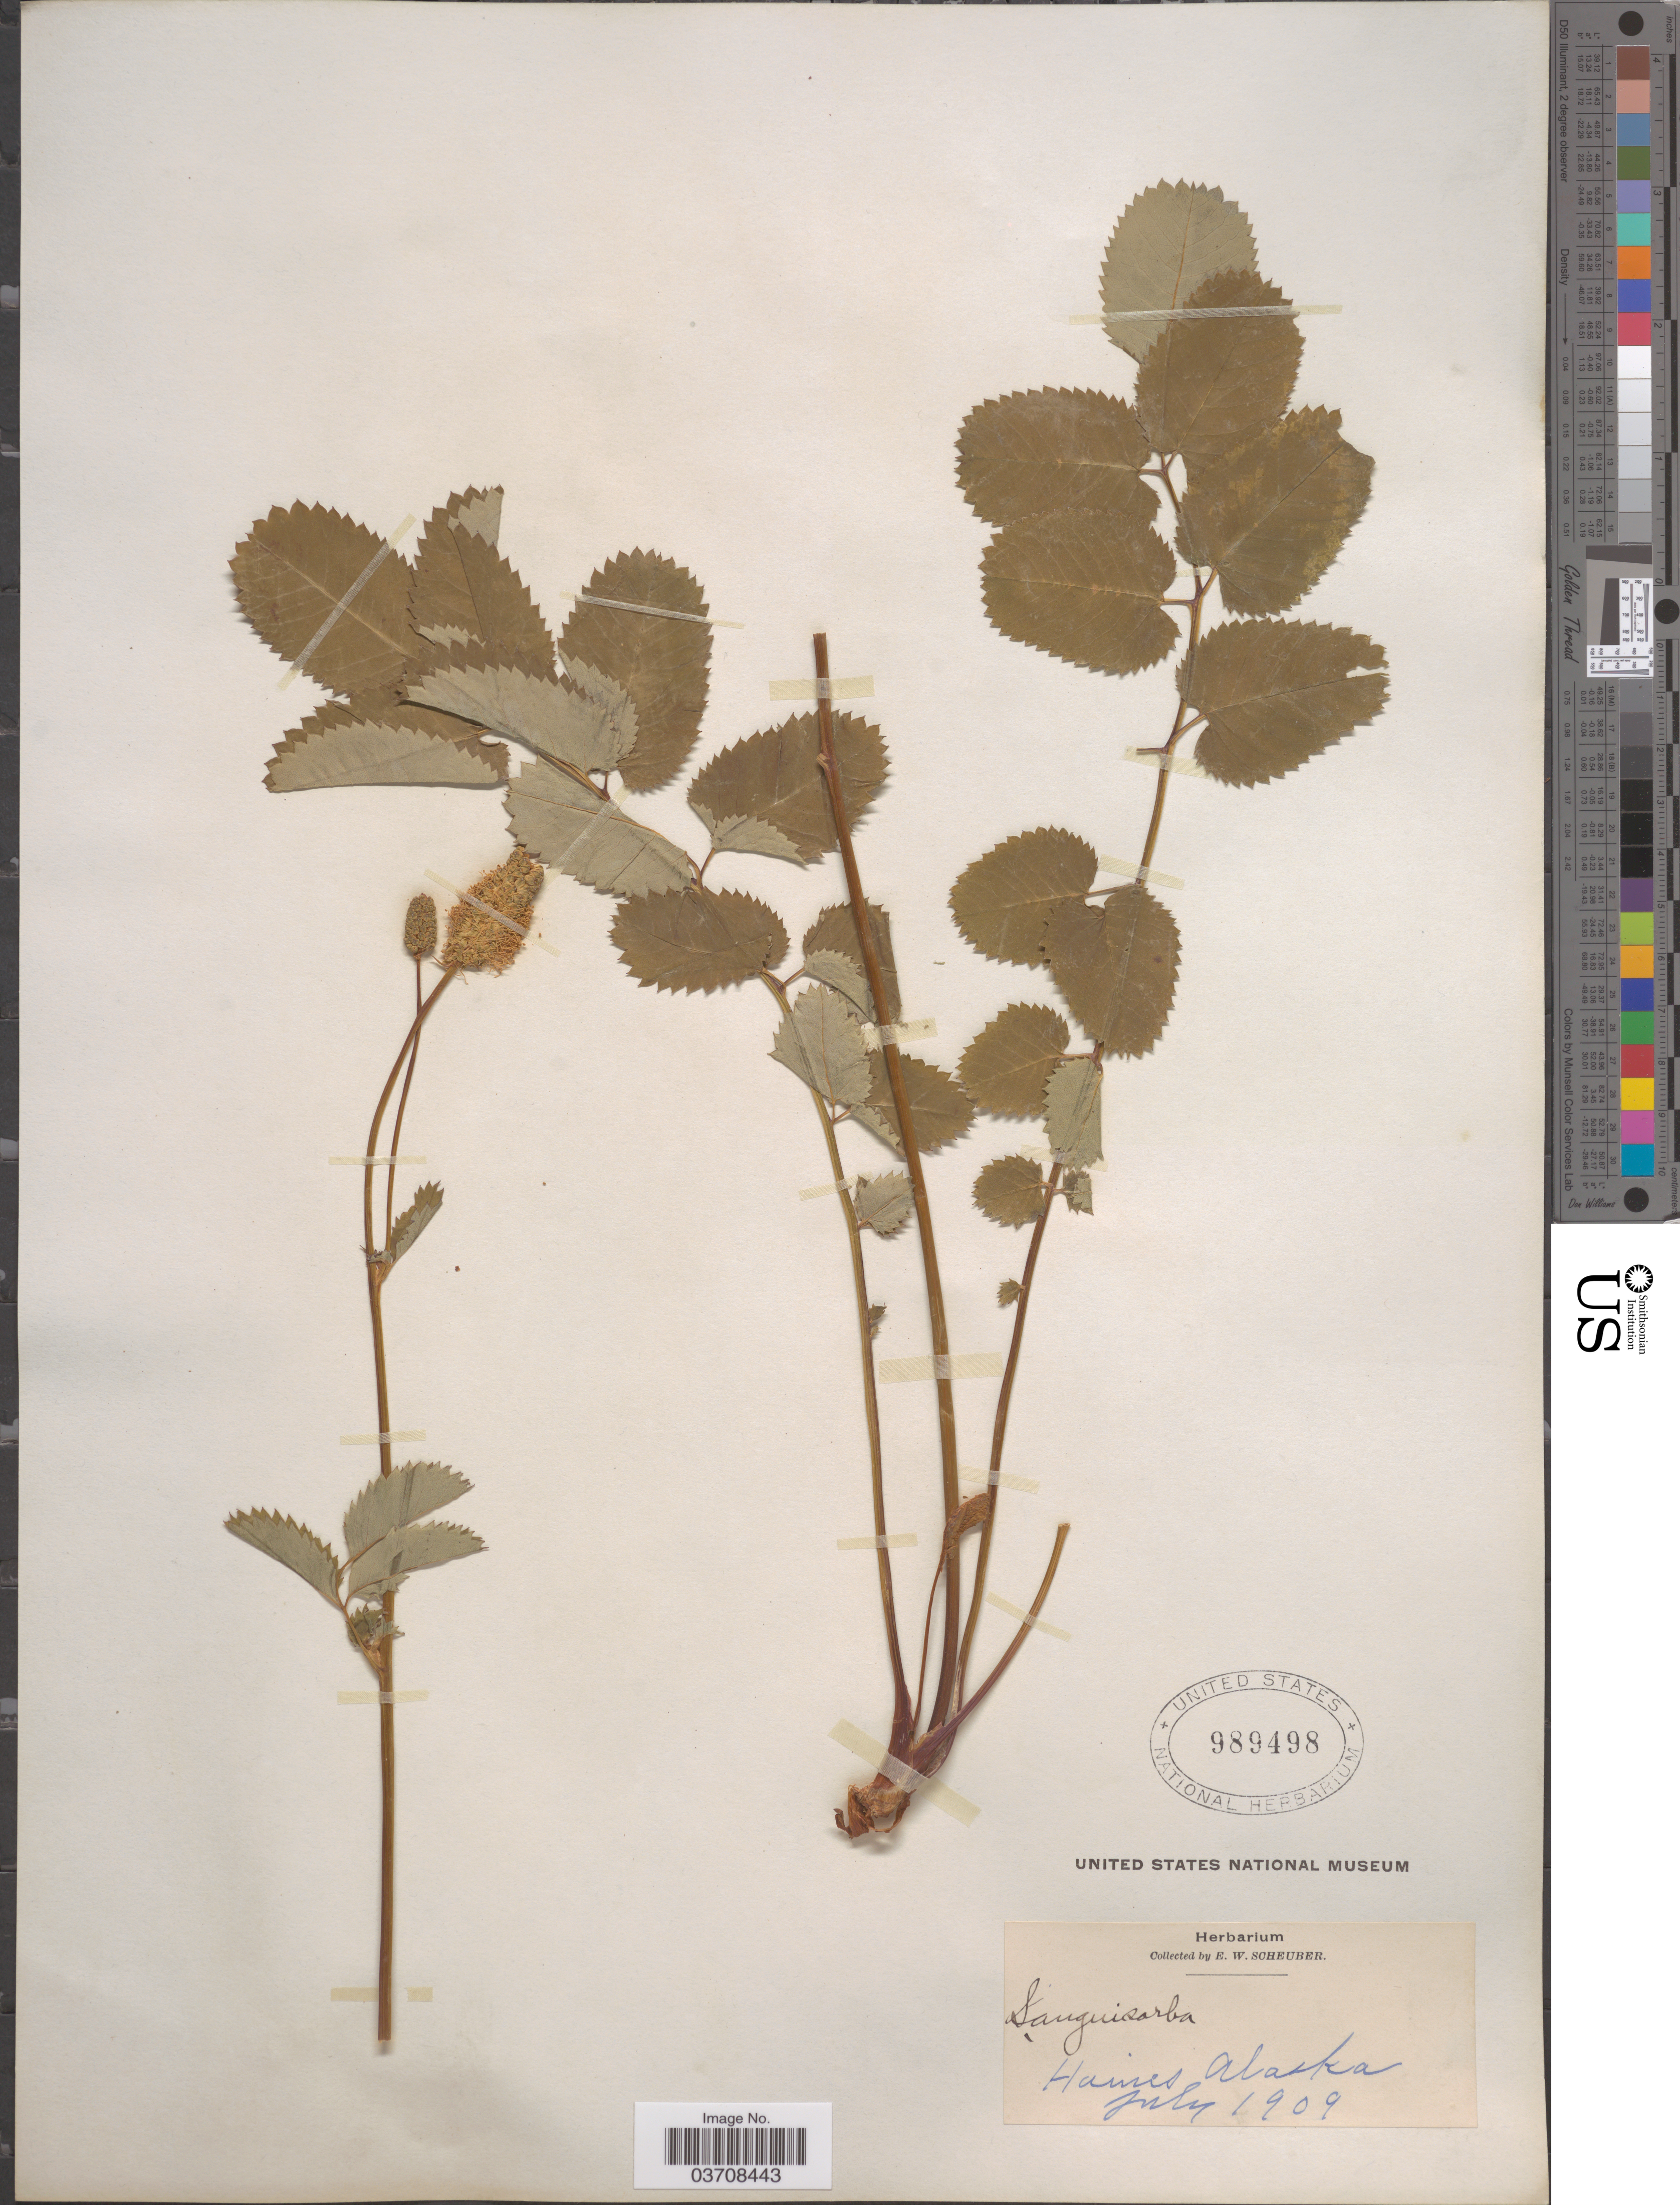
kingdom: Plantae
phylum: Tracheophyta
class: Magnoliopsida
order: Rosales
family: Rosaceae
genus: Sanguisorba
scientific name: Sanguisorba stipulata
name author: Raf.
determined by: Strong, Mark T., (BOT), Smithsonian Institution - National Museum of Natural History (UNITED STATES)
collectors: E. Scheuber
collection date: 1909-07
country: United States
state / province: Alaska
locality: Haines.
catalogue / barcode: US 989498